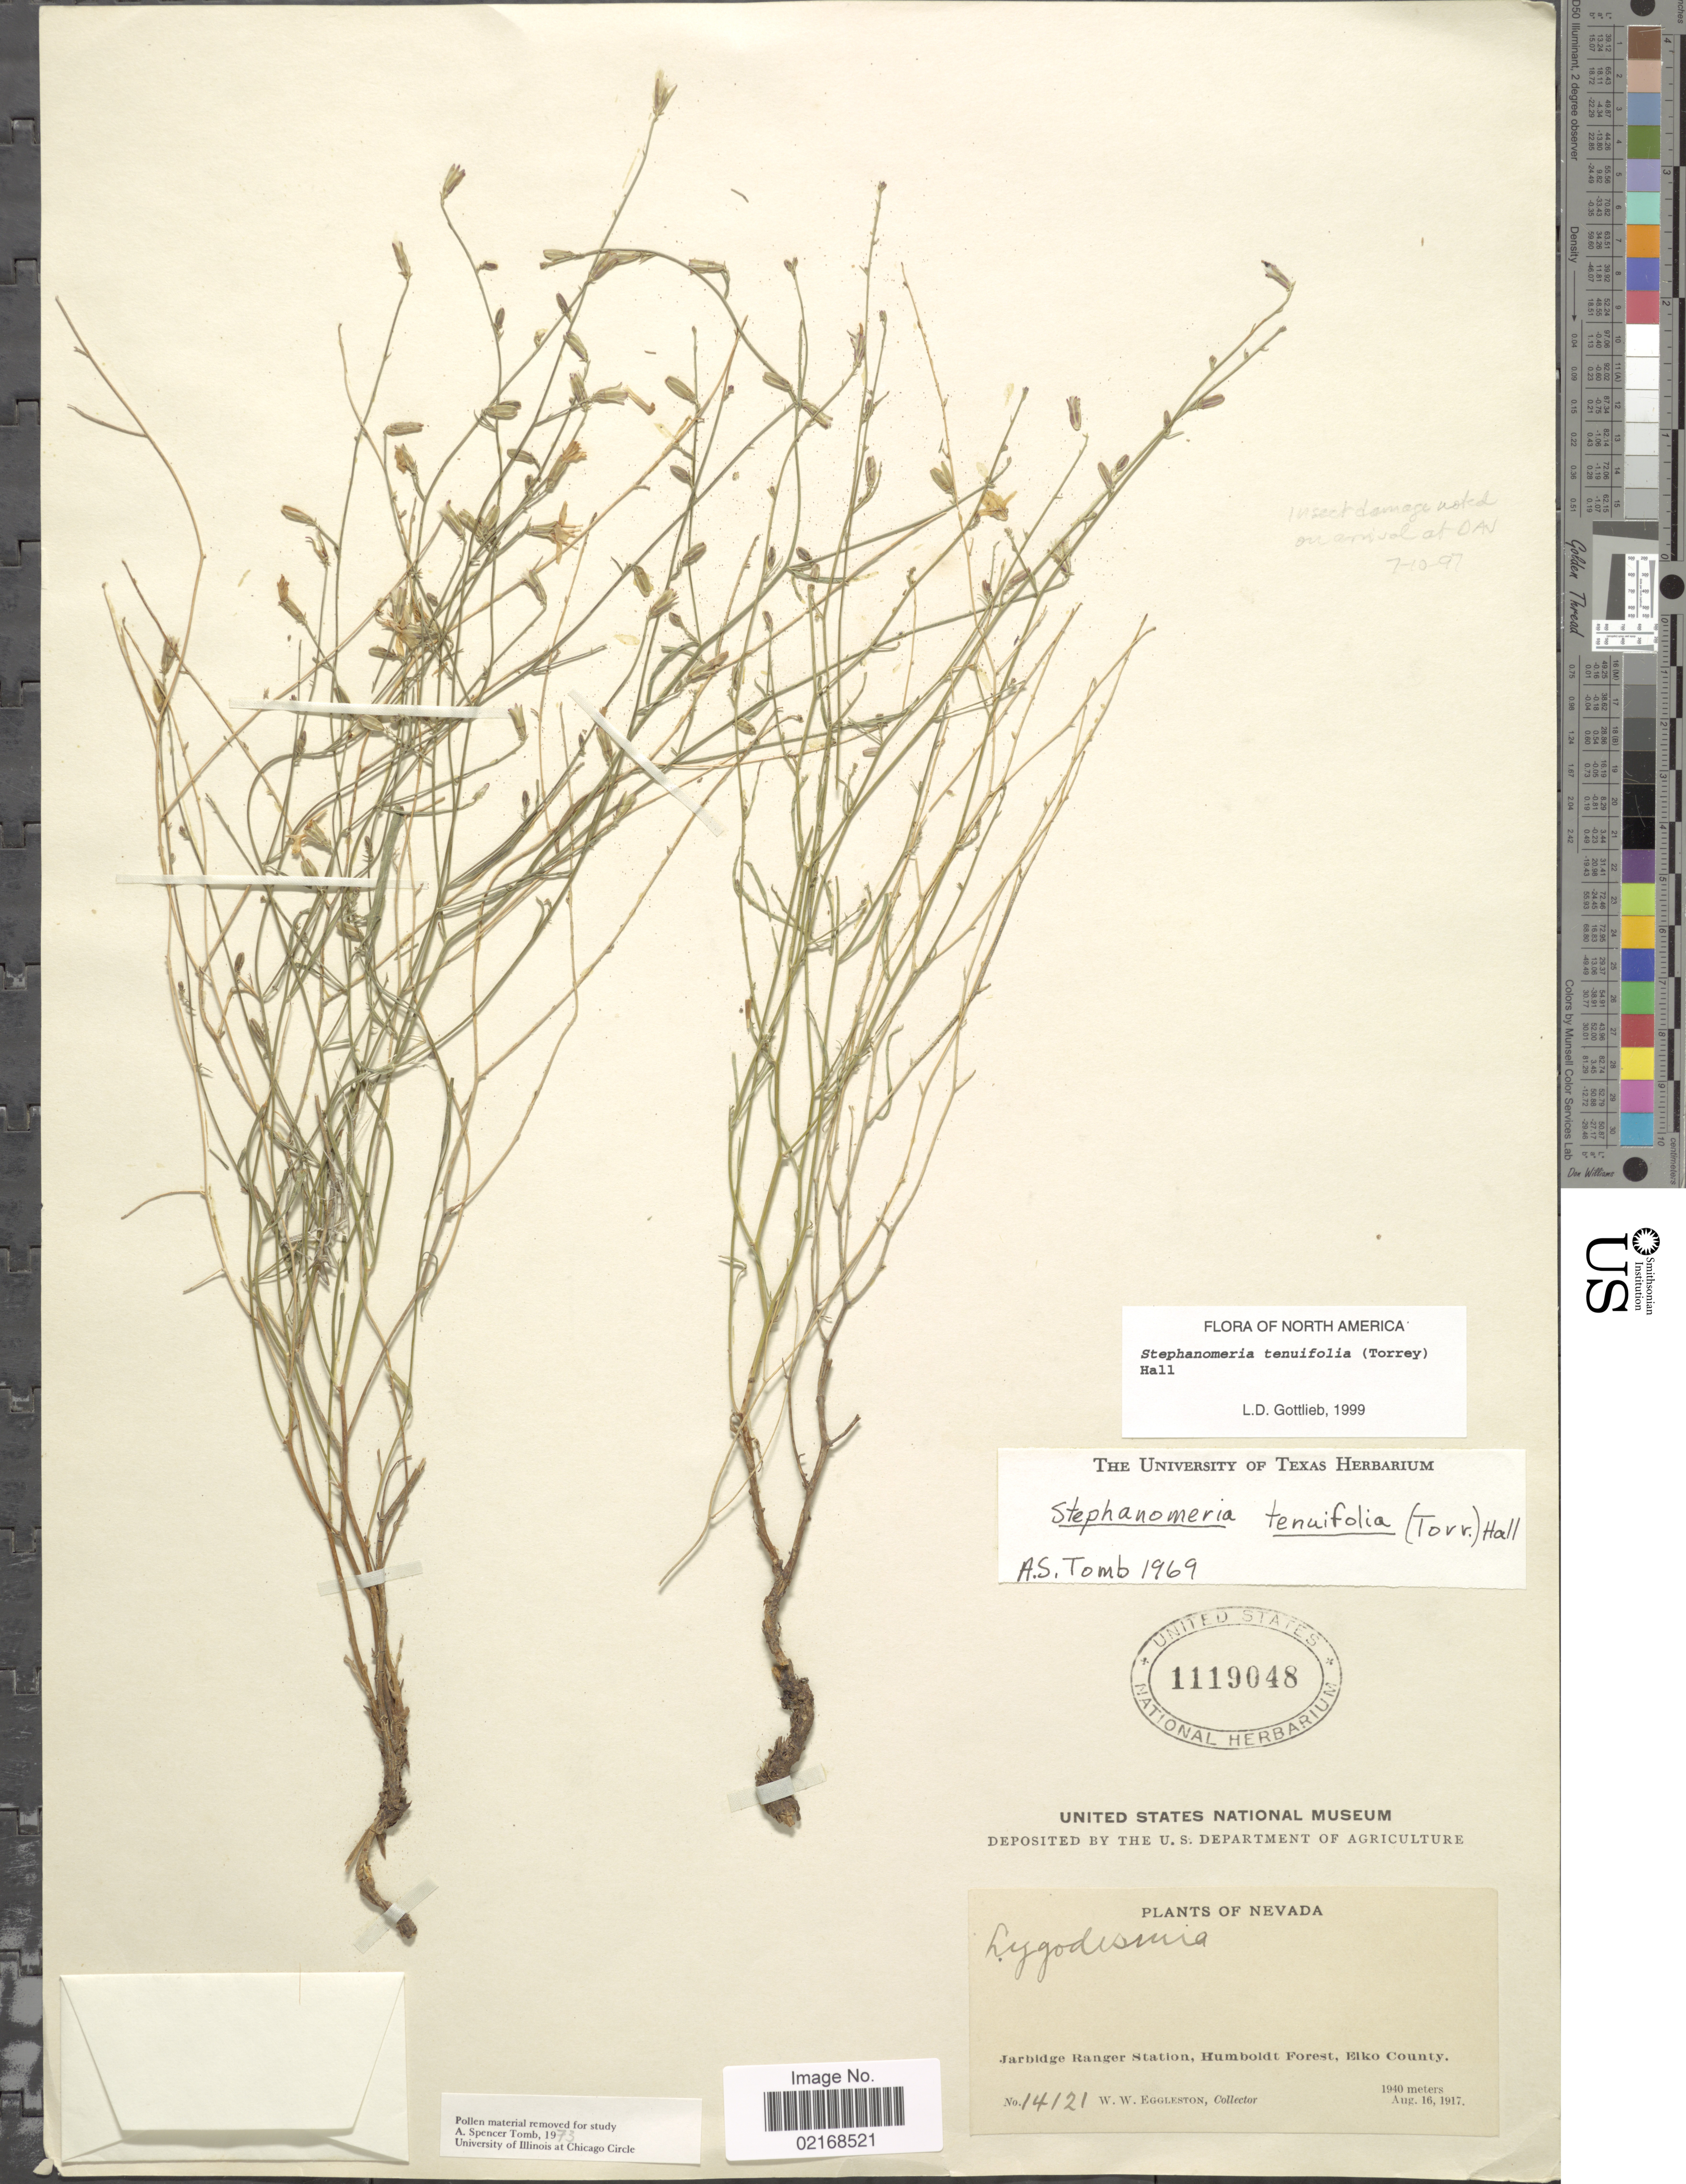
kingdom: Plantae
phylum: Tracheophyta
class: Magnoliopsida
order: Asterales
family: Asteraceae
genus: Stephanomeria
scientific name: Stephanomeria tenuifolia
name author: (Torr.) H.M. Hall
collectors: W. W. Eggleston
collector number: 14121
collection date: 1917-08-16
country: United States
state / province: Nevada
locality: Jarbidge Ranger Station, Humboldt Forest, Elko County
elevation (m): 1940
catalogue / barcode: US 1119048